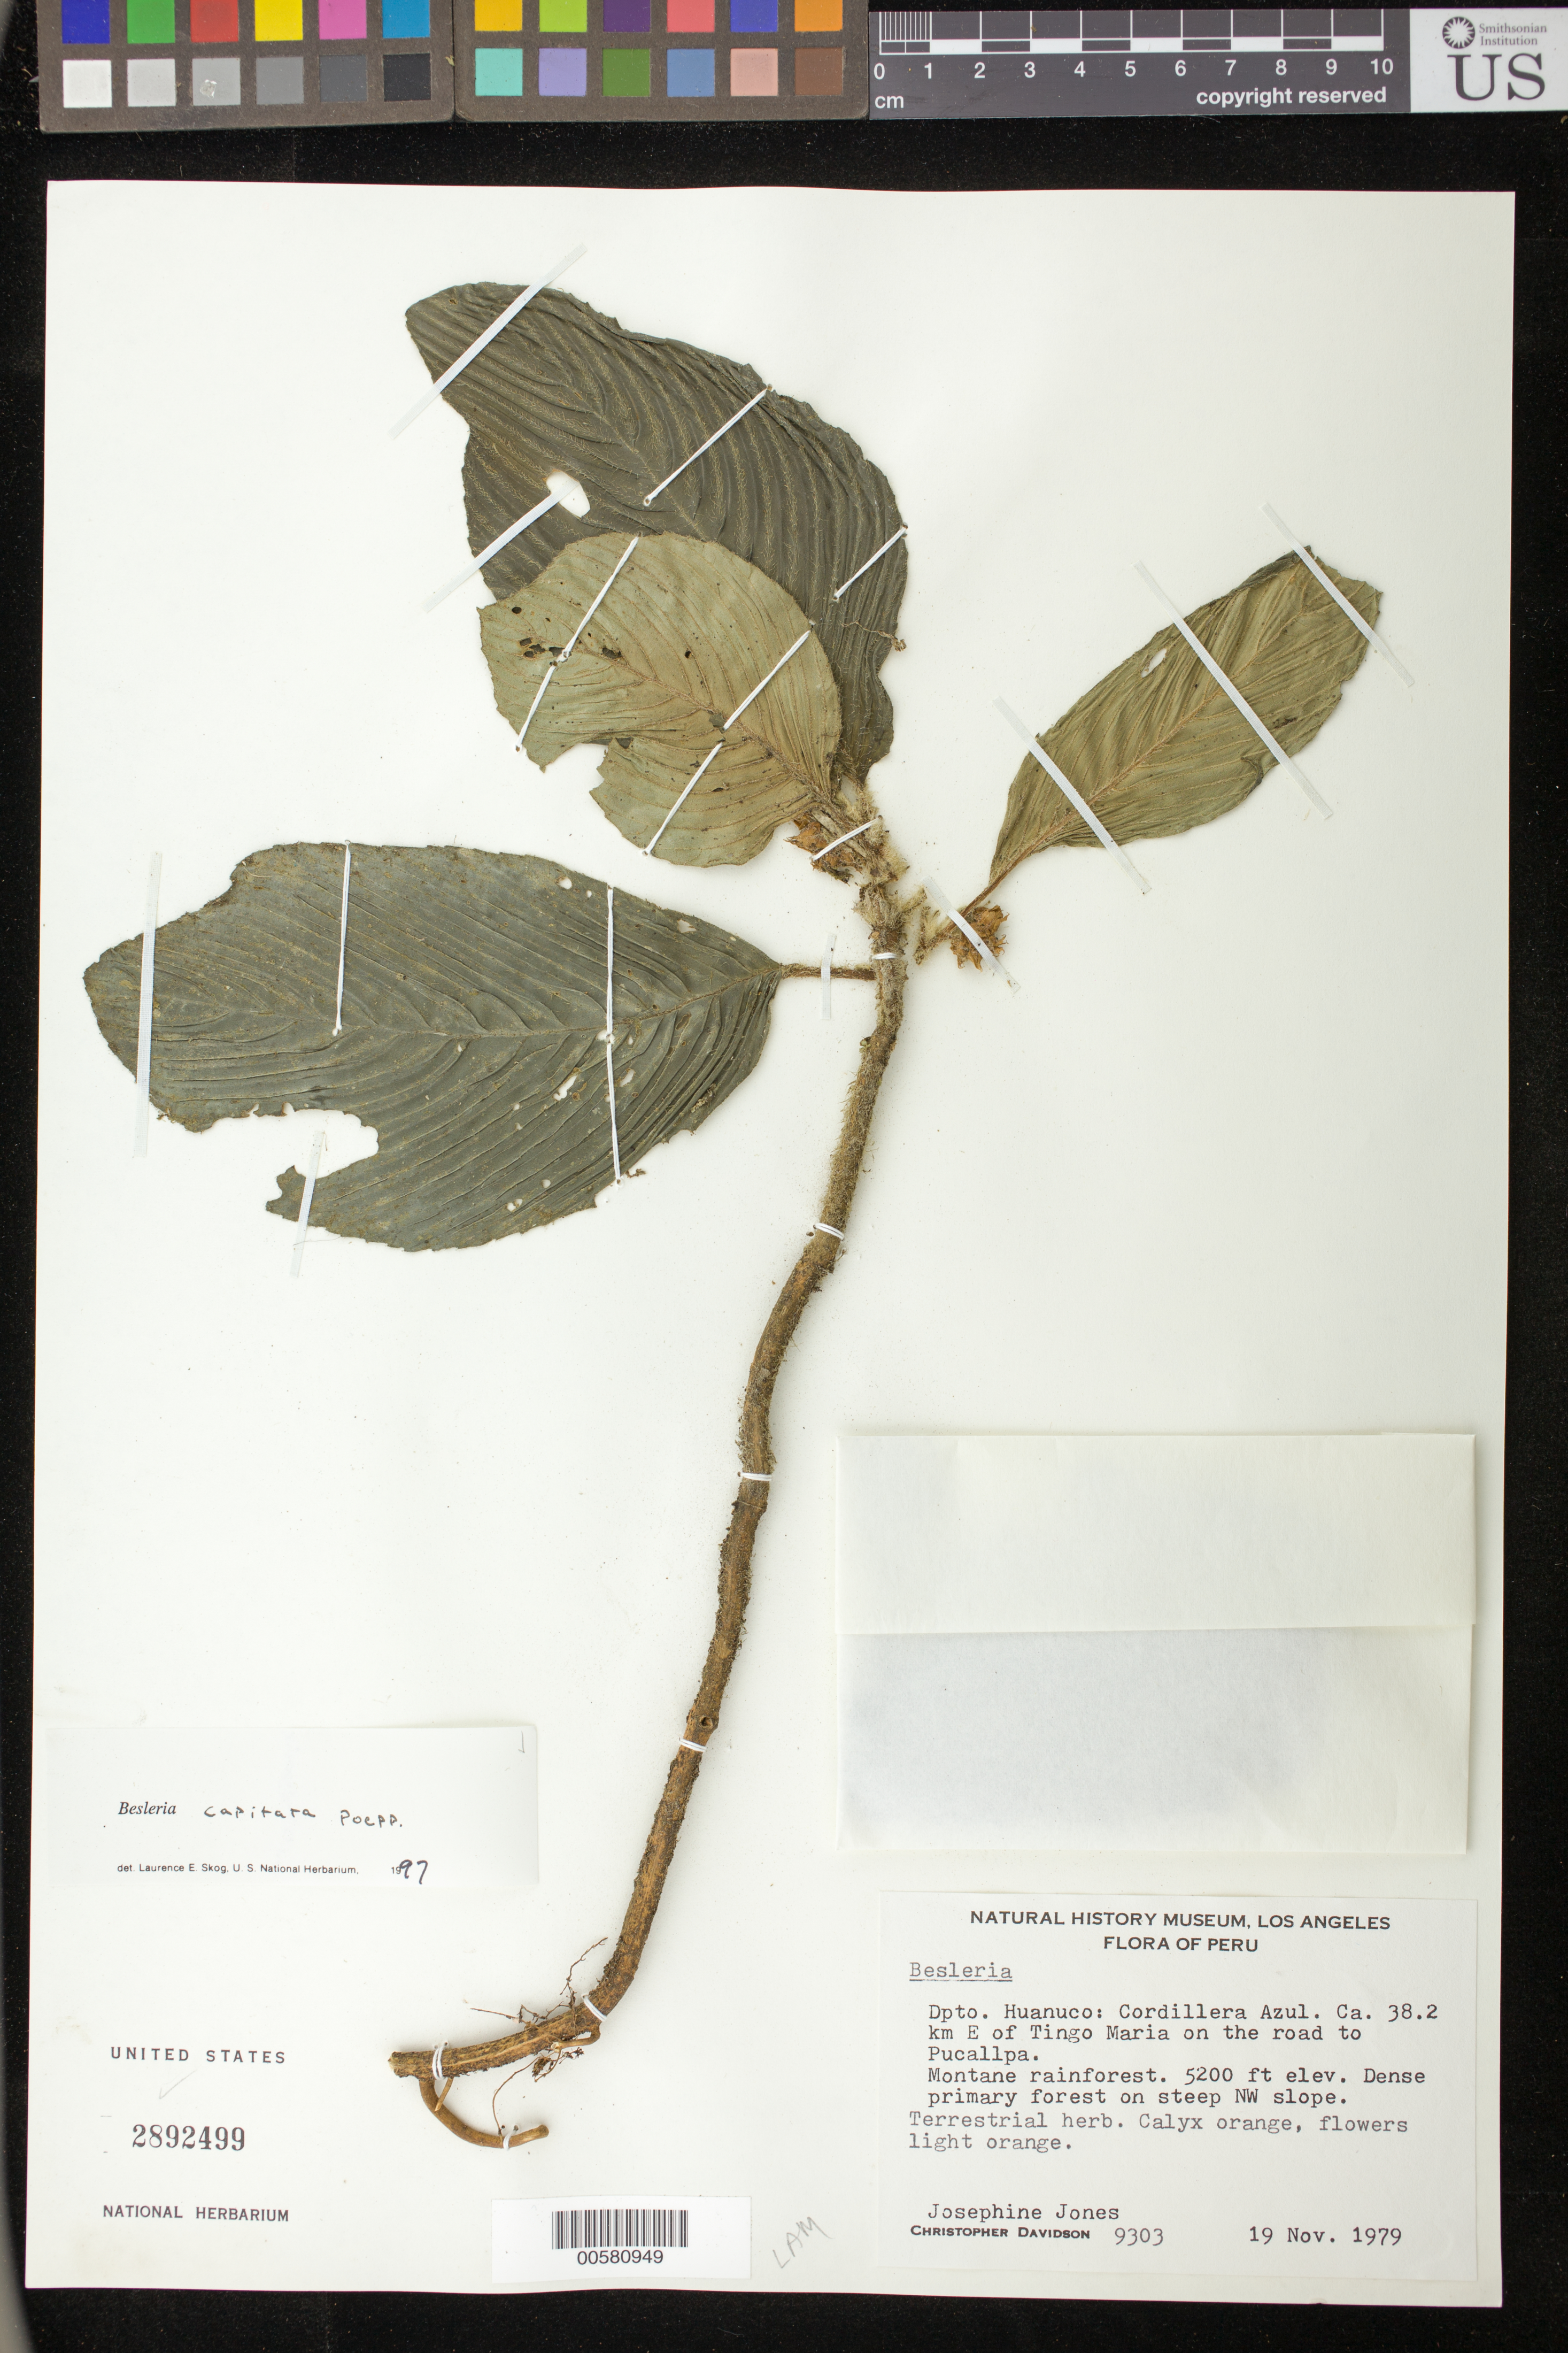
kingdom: Plantae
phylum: Tracheophyta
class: Magnoliopsida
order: Lamiales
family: Gesneriaceae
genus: Besleria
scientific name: Besleria capitata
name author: Poepp.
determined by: Skog, Laurence E.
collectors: C. Davidson & J. Jones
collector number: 9303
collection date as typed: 19 Nov 1979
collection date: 1979-11-19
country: Peru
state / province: Huánuco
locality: Dpto. Huanuco: Cordillera Azul. Ca. 38.2 km E of Tingo Maria on the road to Pucallpa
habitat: Montane rainforest; dense primary forest on steep NW slope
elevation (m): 1585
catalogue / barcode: US 2892499